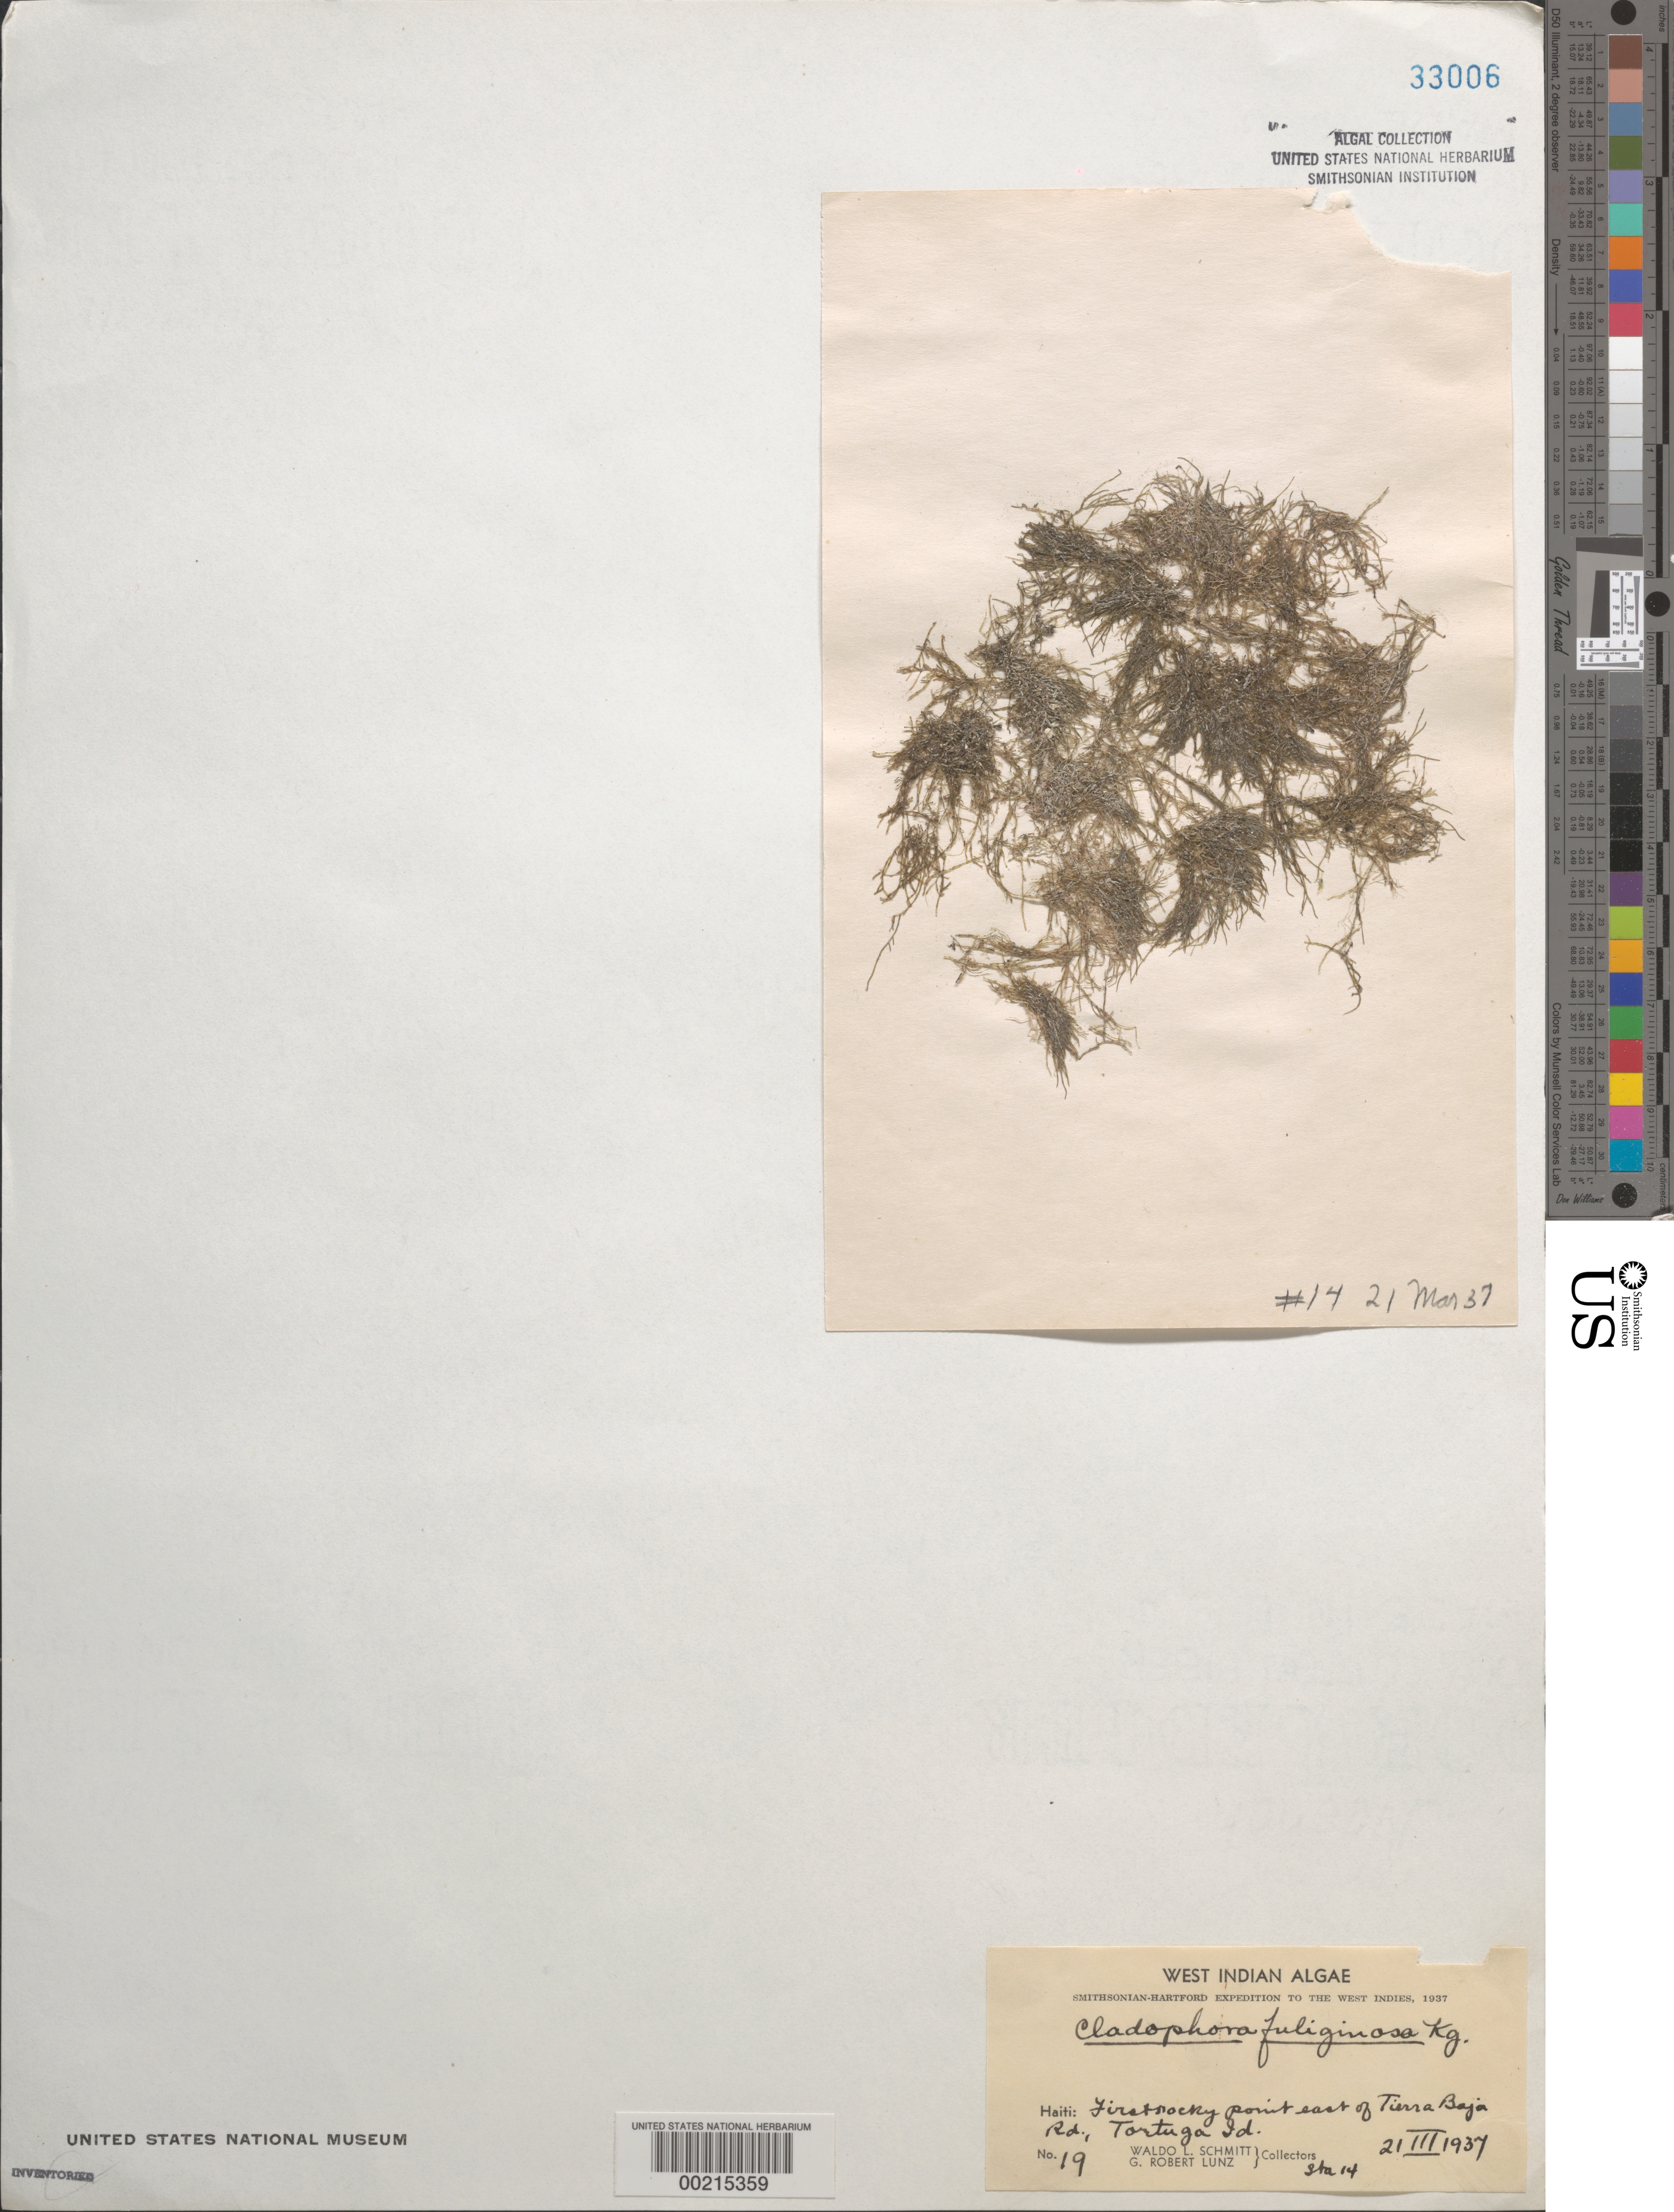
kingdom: Plantae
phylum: Chlorophyta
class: Ulvophyceae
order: Cladophorales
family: Cladophoraceae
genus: Cladophora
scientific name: Cladophora fuliginosa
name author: Kütz.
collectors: W. L. Schmitt & G. Lunz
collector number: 19 & Station 14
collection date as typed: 21 Mar 1937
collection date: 1937-03-21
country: Haiti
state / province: Nord-Ouest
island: Île de la Tortue (Tortuga Id)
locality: East of Tierra Baja Road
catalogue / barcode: US 33006